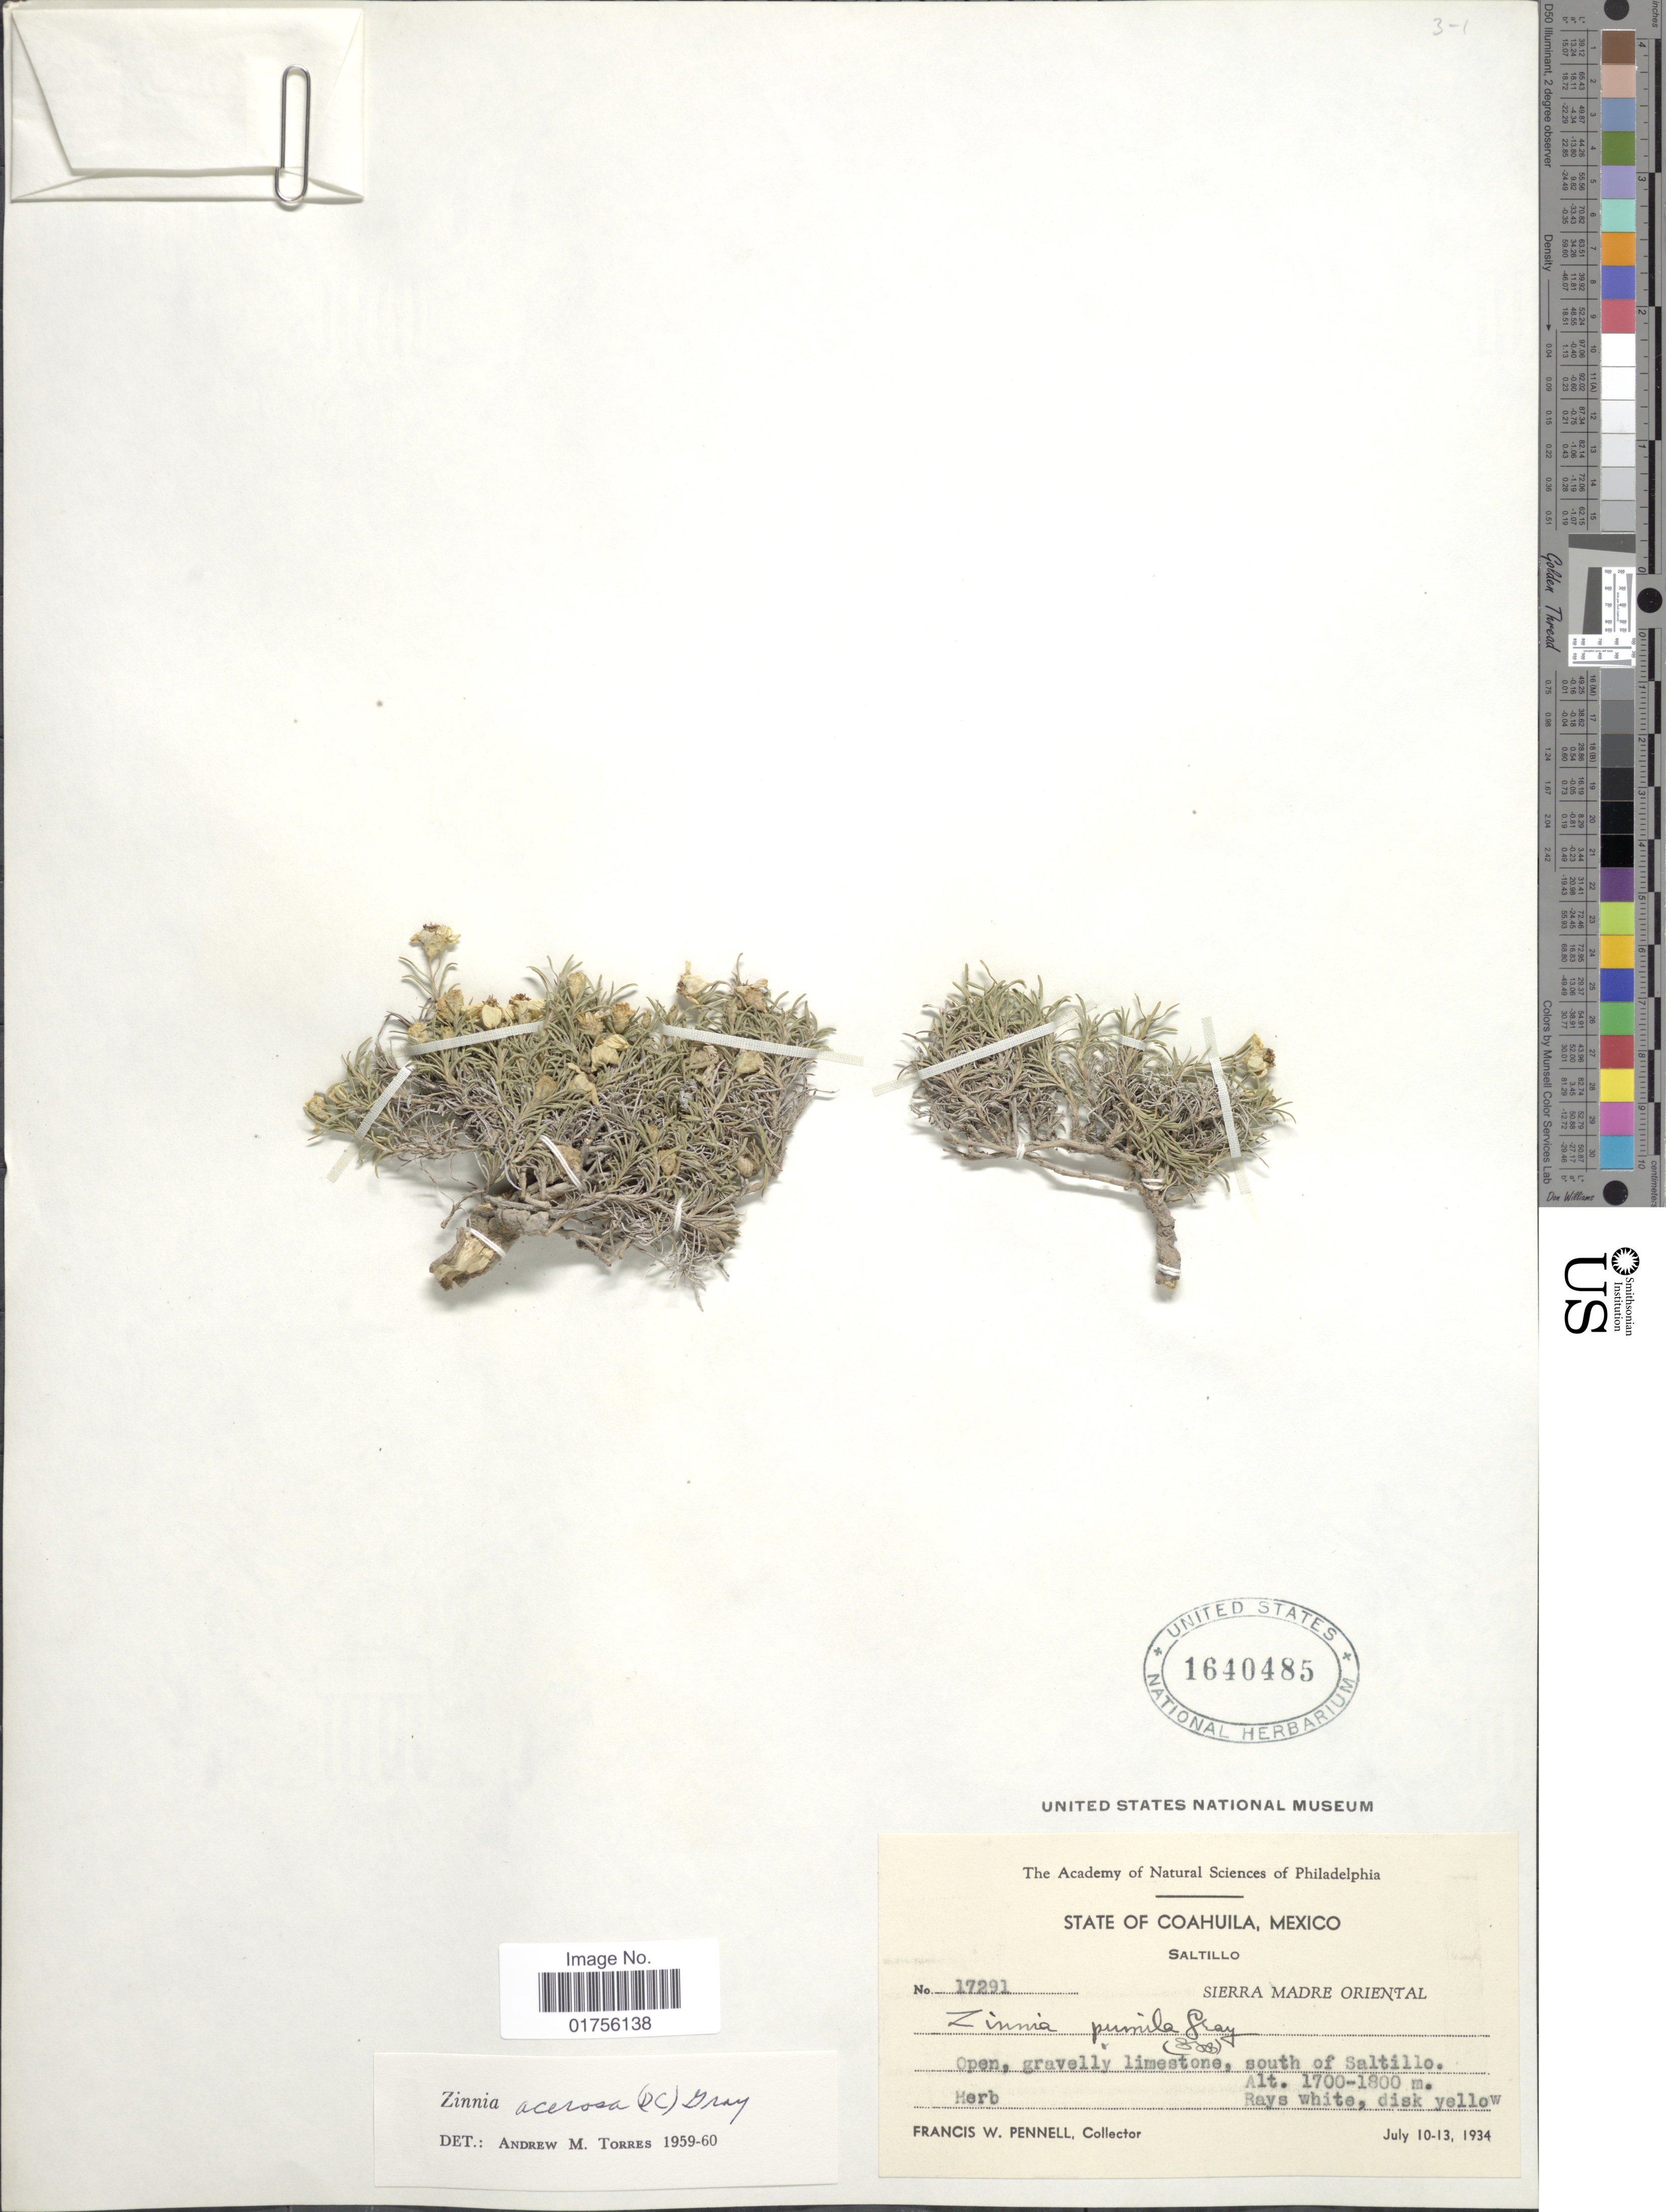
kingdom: Plantae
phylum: Tracheophyta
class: Magnoliopsida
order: Asterales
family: Asteraceae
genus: Zinnia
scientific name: Zinnia acerosa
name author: (DC.) A. Gray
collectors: F. W. Pennell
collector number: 17291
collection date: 1934-07-10/1934-07-13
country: Mexico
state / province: Coahuila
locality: State of Coahuila, Saltillo, Sierra Madre Oriental, south of Saltillo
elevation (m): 1700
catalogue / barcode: US 1640485